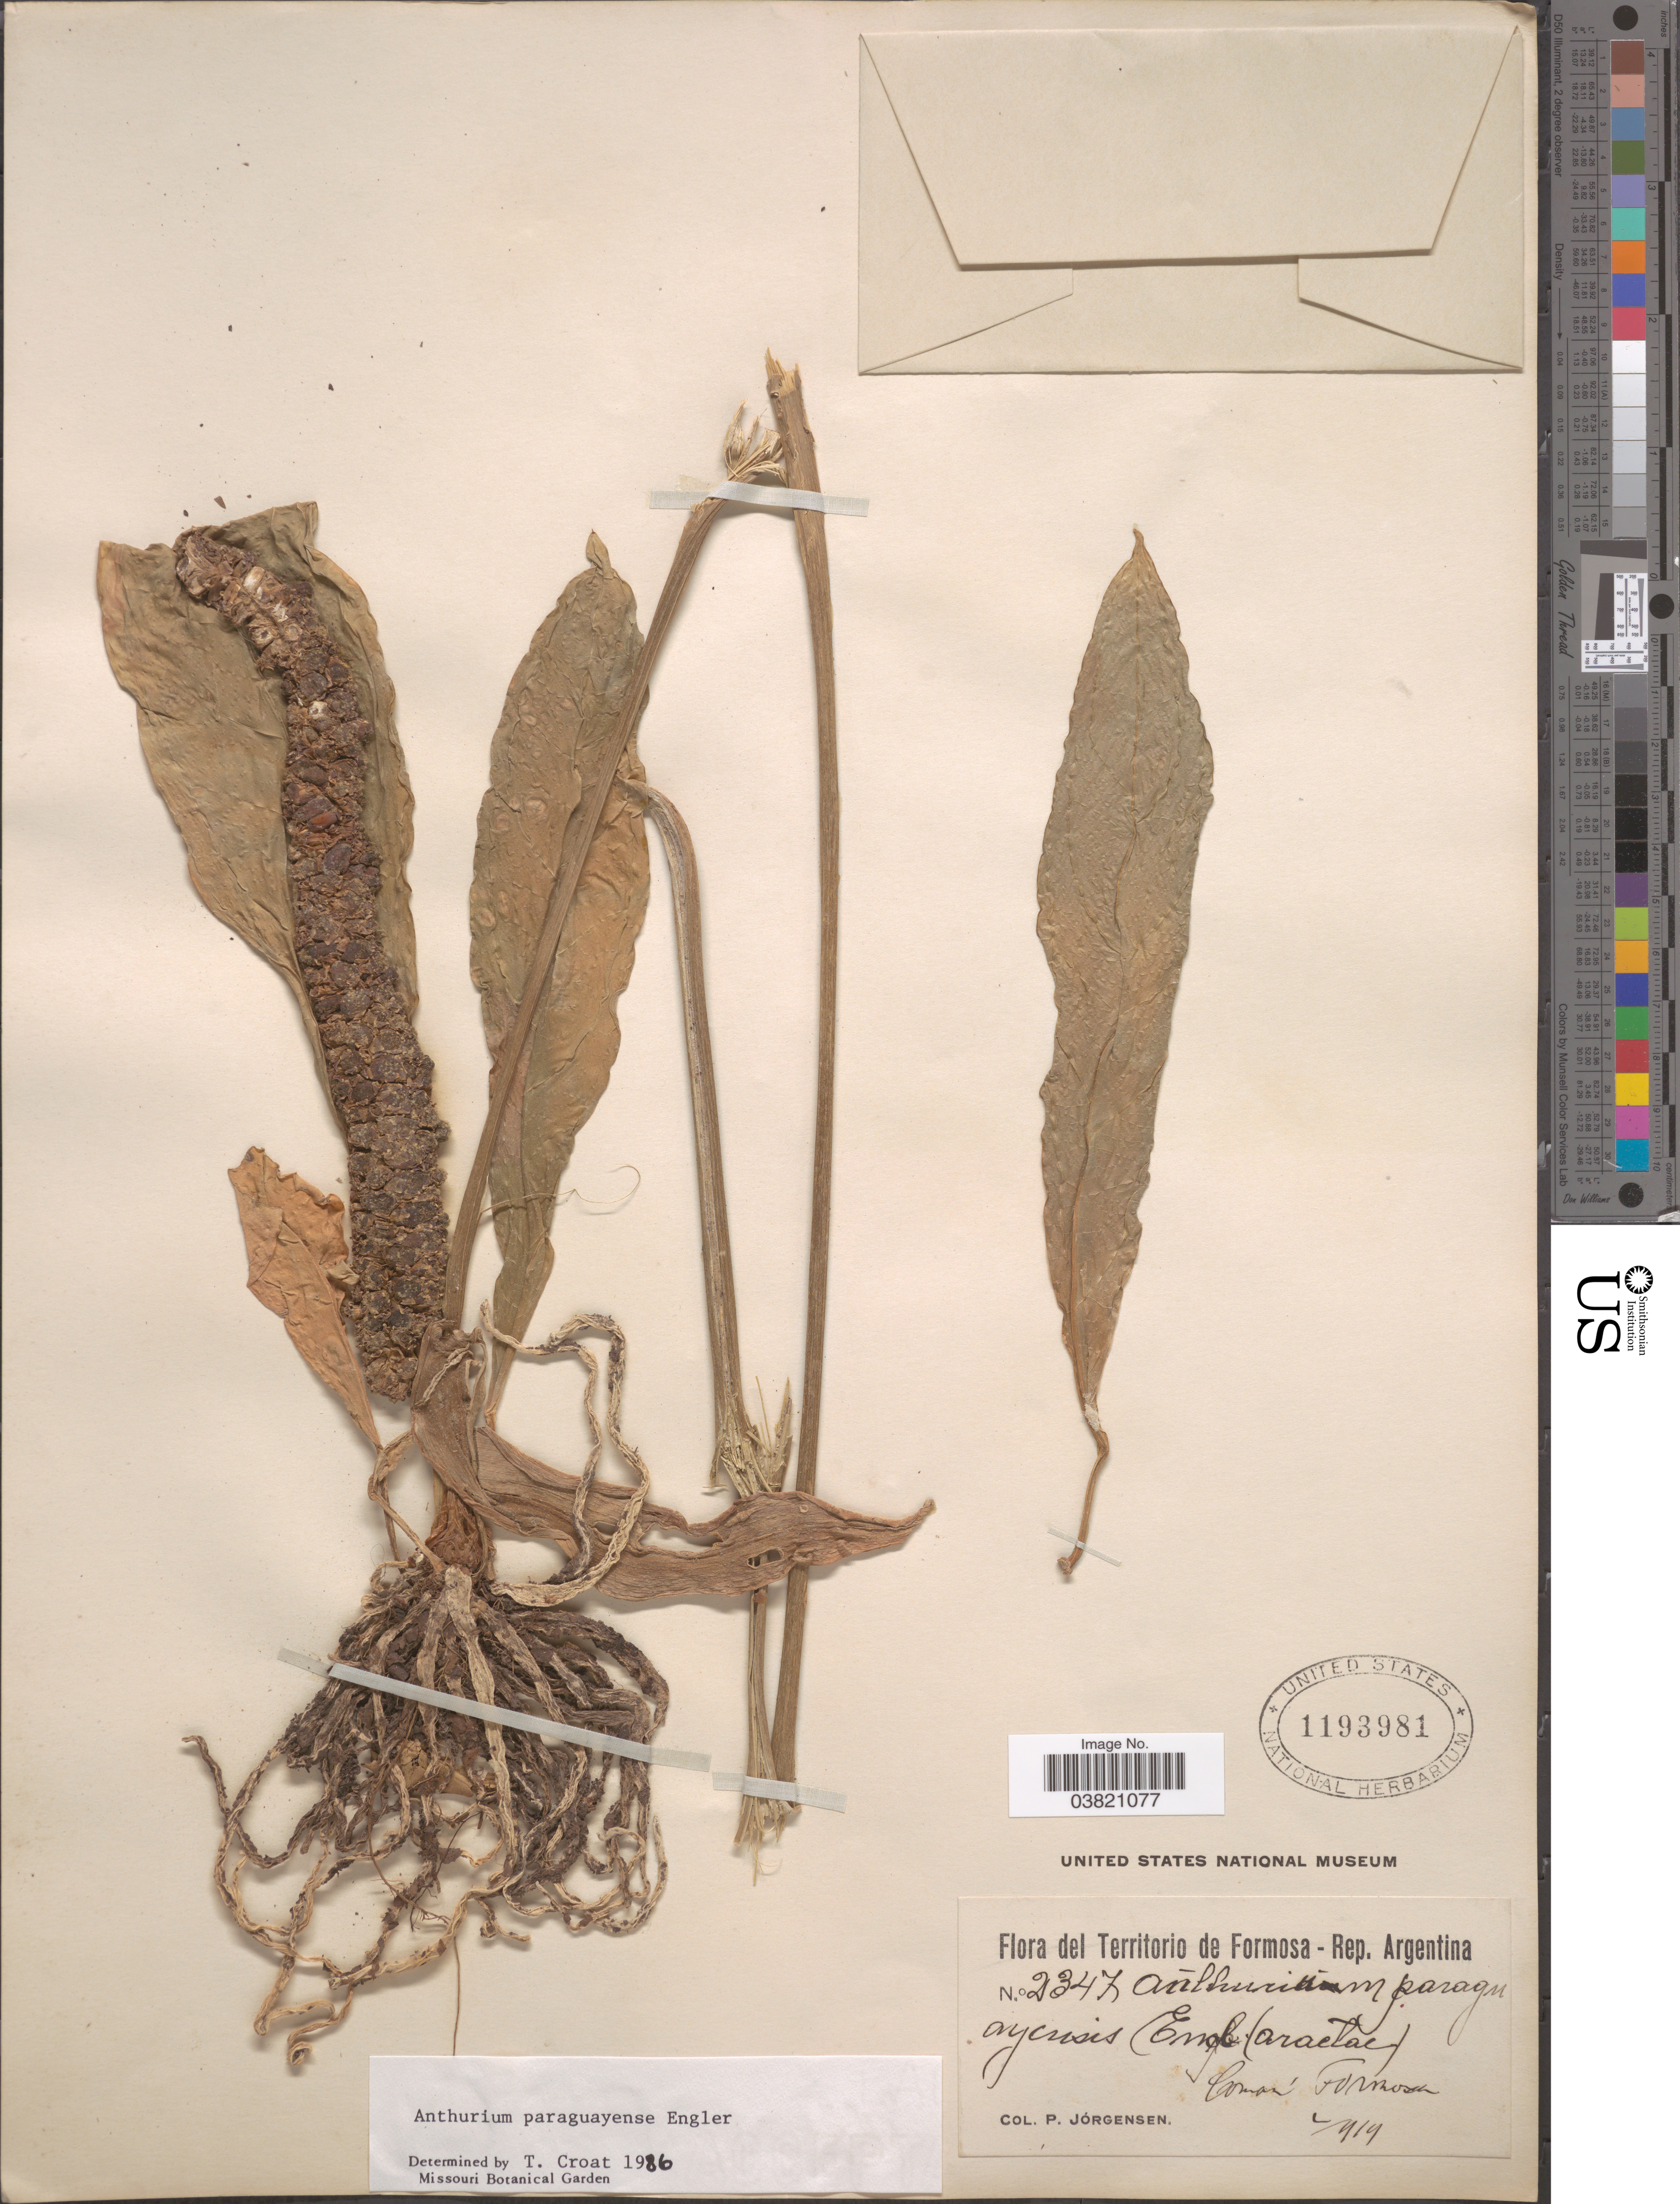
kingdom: Plantae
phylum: Tracheophyta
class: Liliopsida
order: Alismatales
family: Araceae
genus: Anthurium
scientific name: Anthurium paraguayense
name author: Engl.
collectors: P. Jörgensen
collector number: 2347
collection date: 1919-02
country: Argentina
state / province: Formosa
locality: Del Territorio de Formosa - Rep. Argentina. Comán.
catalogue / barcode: US 1193981